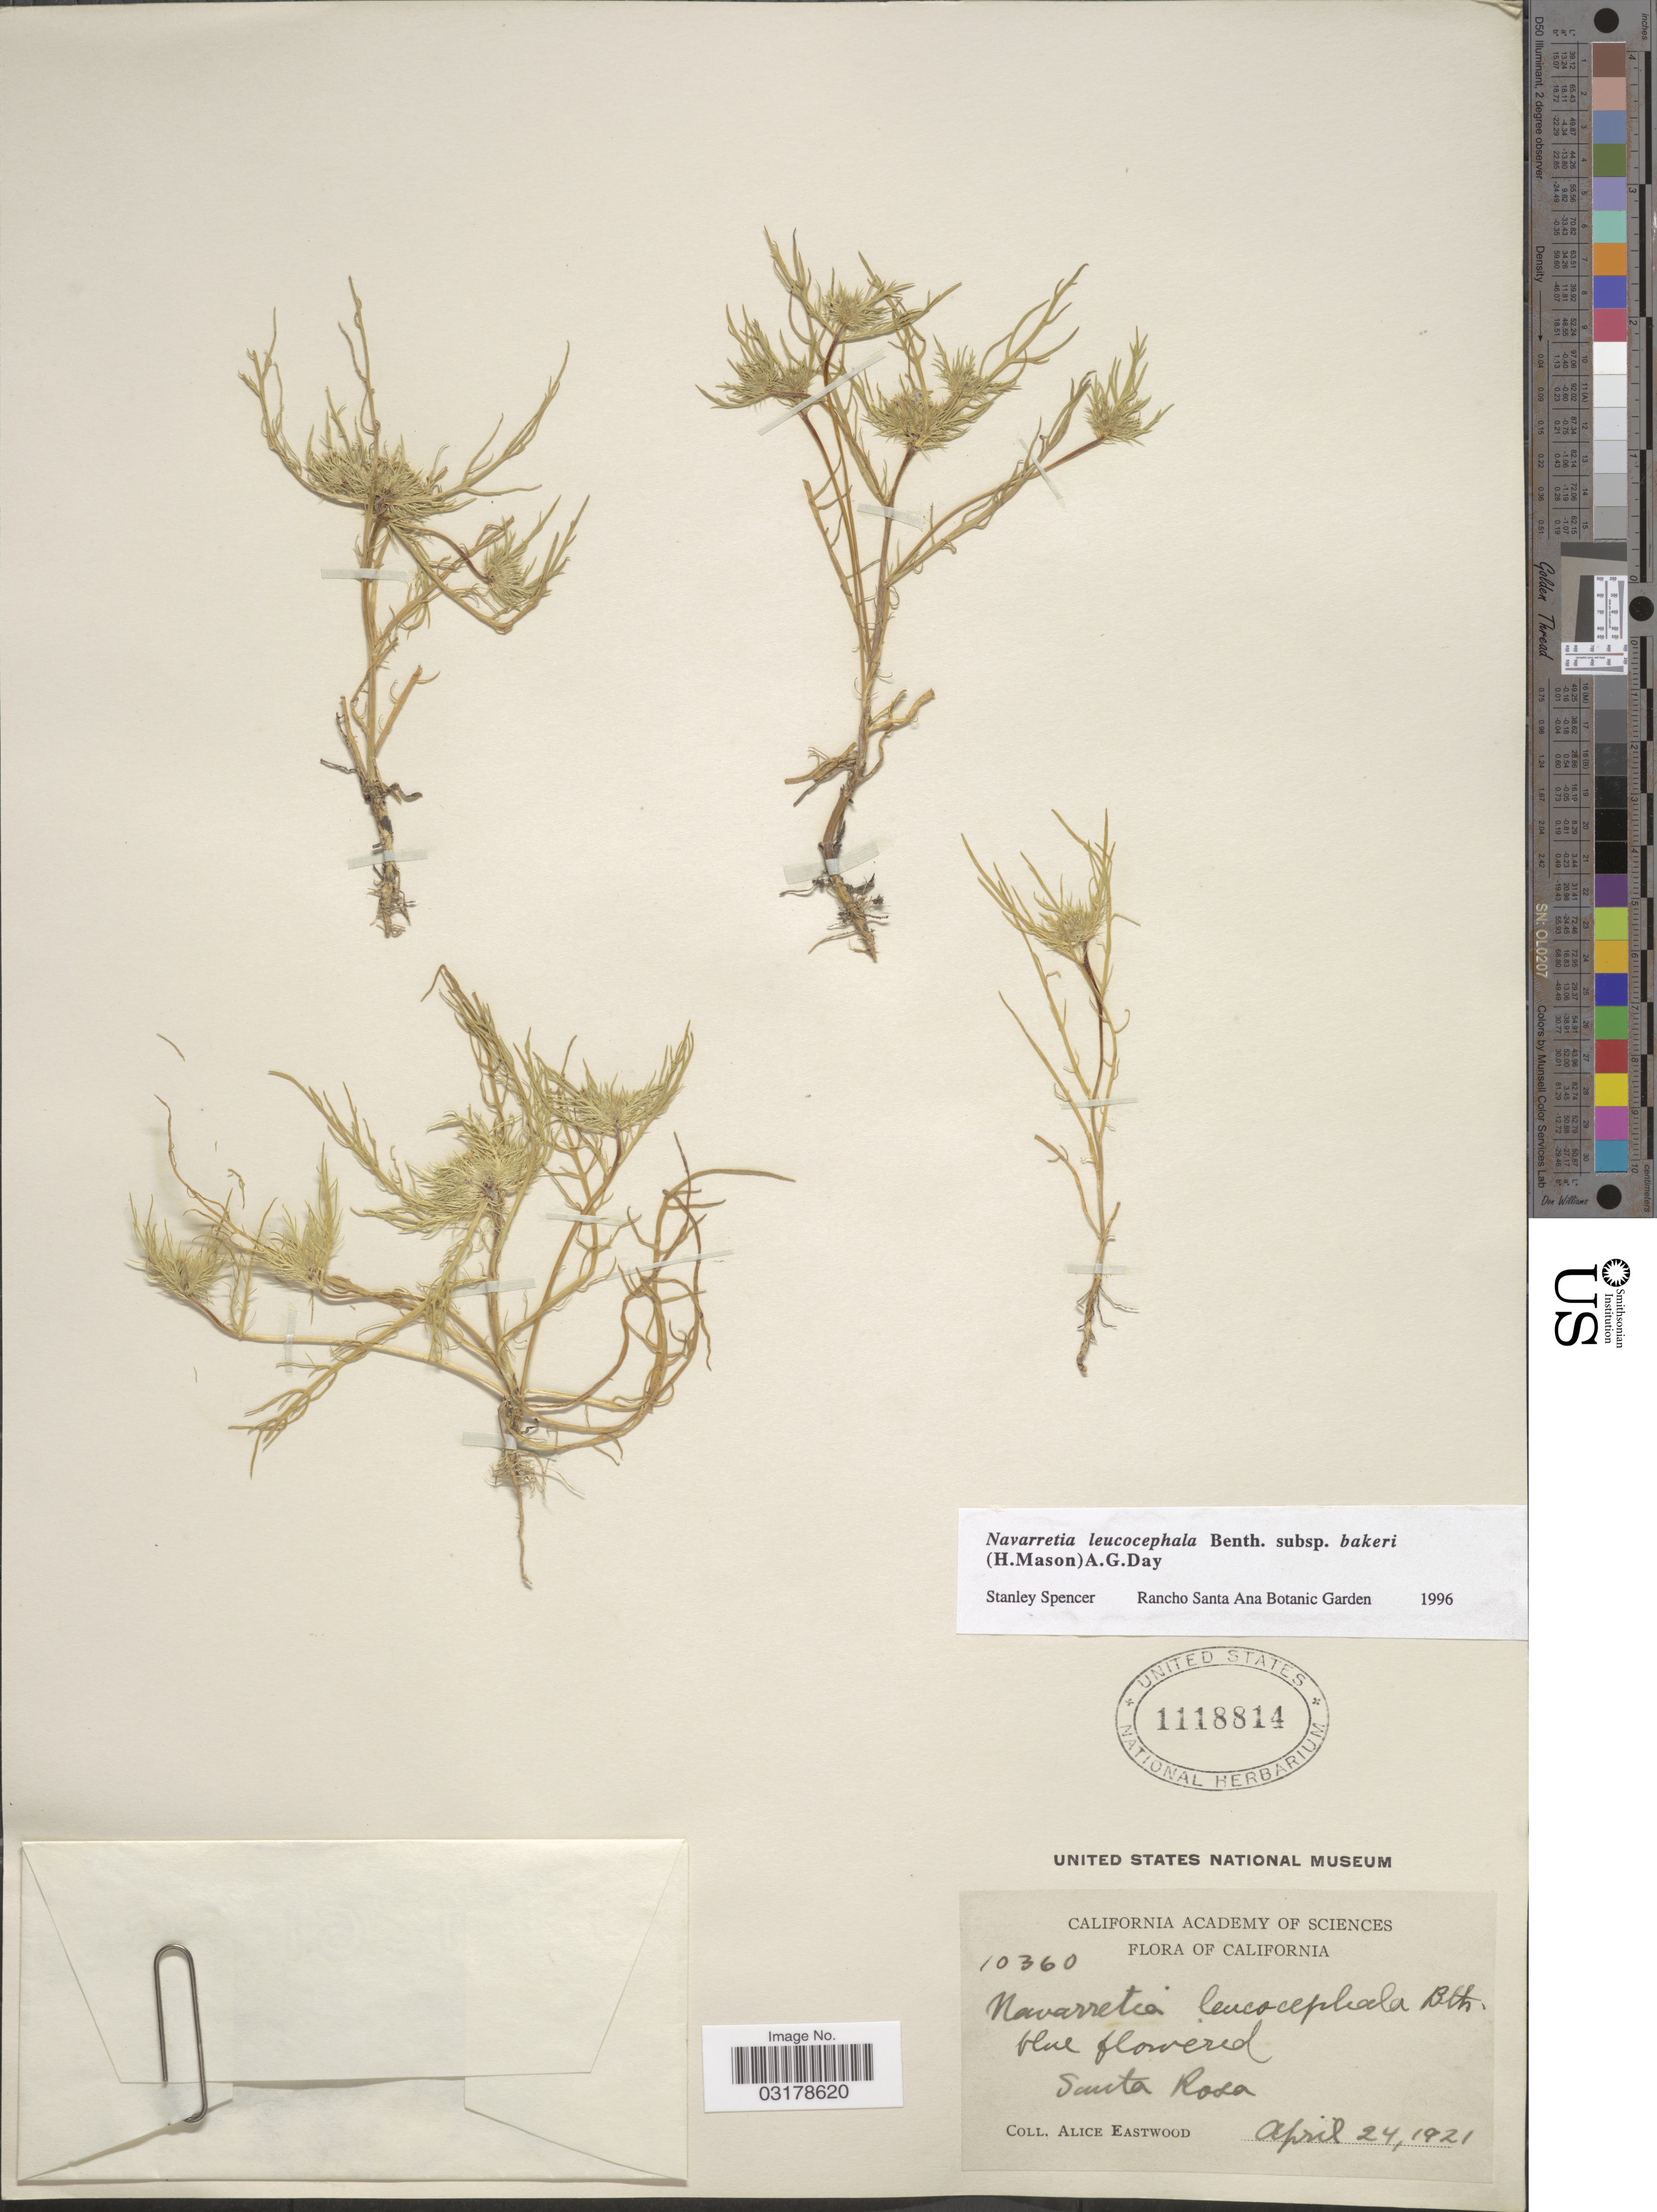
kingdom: Plantae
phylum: Tracheophyta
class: Magnoliopsida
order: Ericales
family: Polemoniaceae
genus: Navarretia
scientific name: Navarretia leucocephala subsp. bakeri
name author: (H. Mason) A.G. Day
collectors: A. Eastwood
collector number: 10360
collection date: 1921-04-24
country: United States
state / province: California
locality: Santa Rosa.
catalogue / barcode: US 1118814